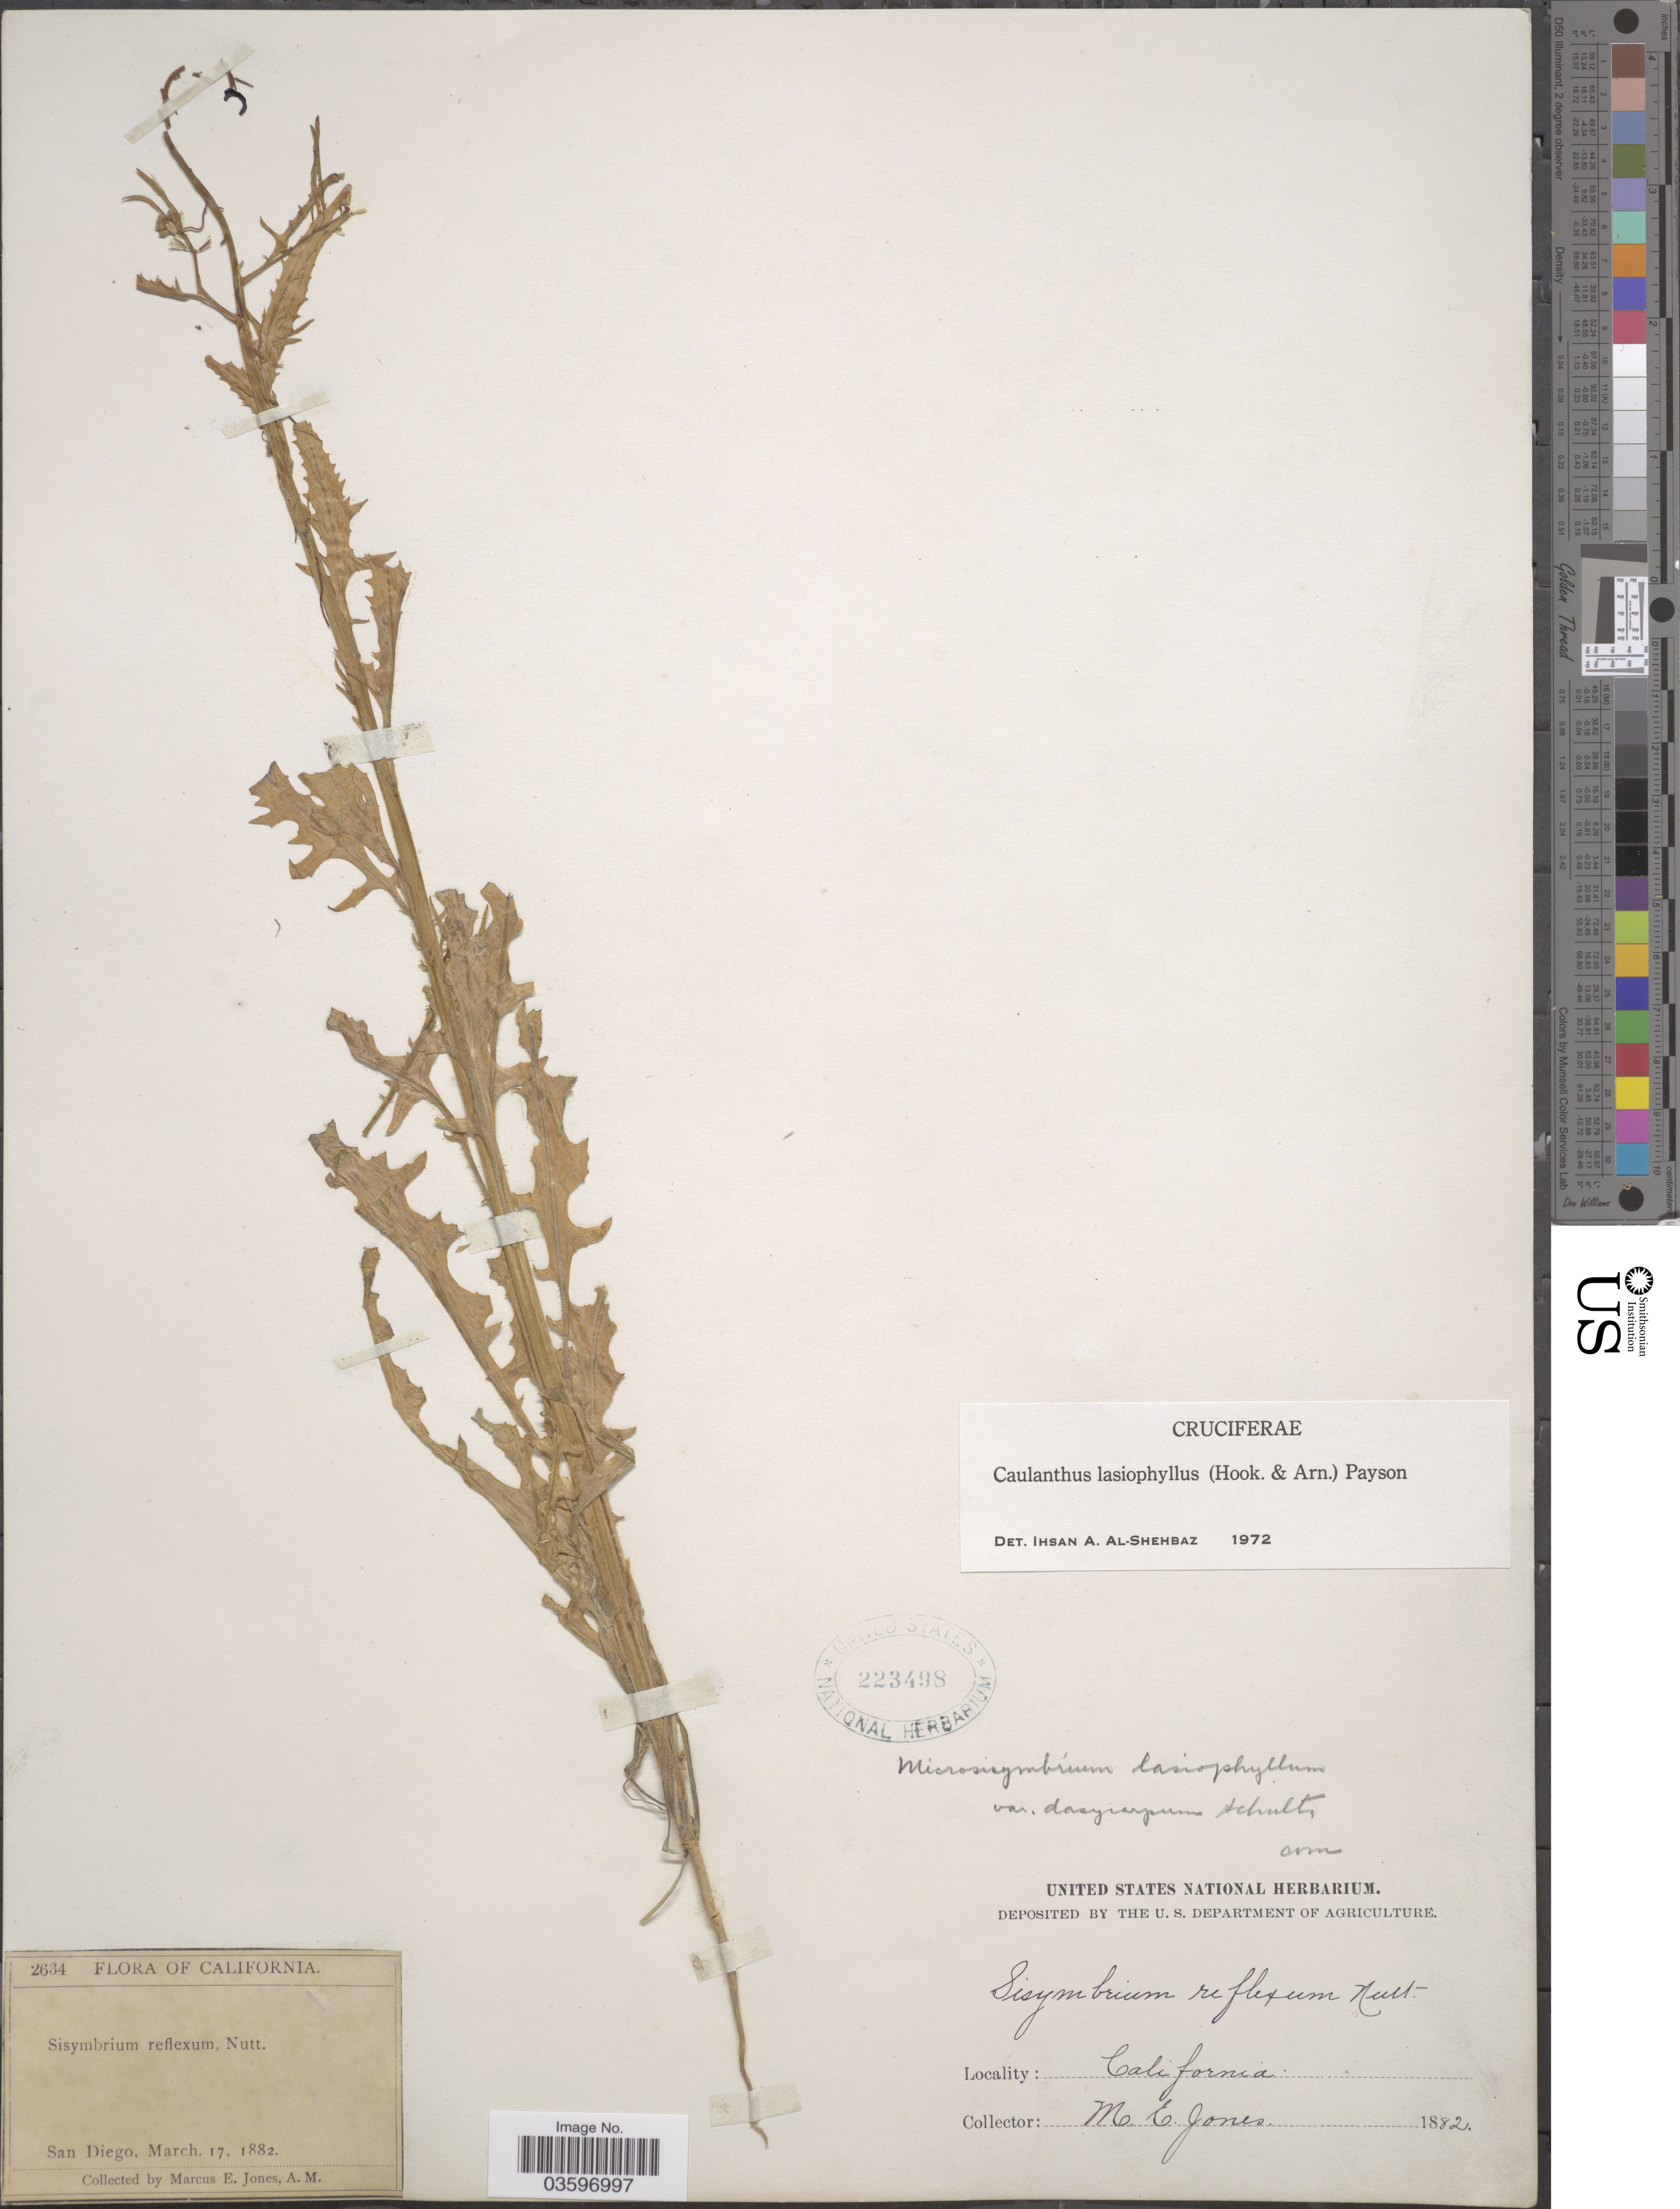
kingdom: Plantae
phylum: Tracheophyta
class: Magnoliopsida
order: Brassicales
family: Brassicaceae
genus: Caulanthus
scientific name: Caulanthus lasiophyllus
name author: (Hook. & Arn.) Payson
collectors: M. E. Jones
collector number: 2634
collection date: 1882-03-17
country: United States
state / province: California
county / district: San Diego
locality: San Diego.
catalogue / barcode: US 223498